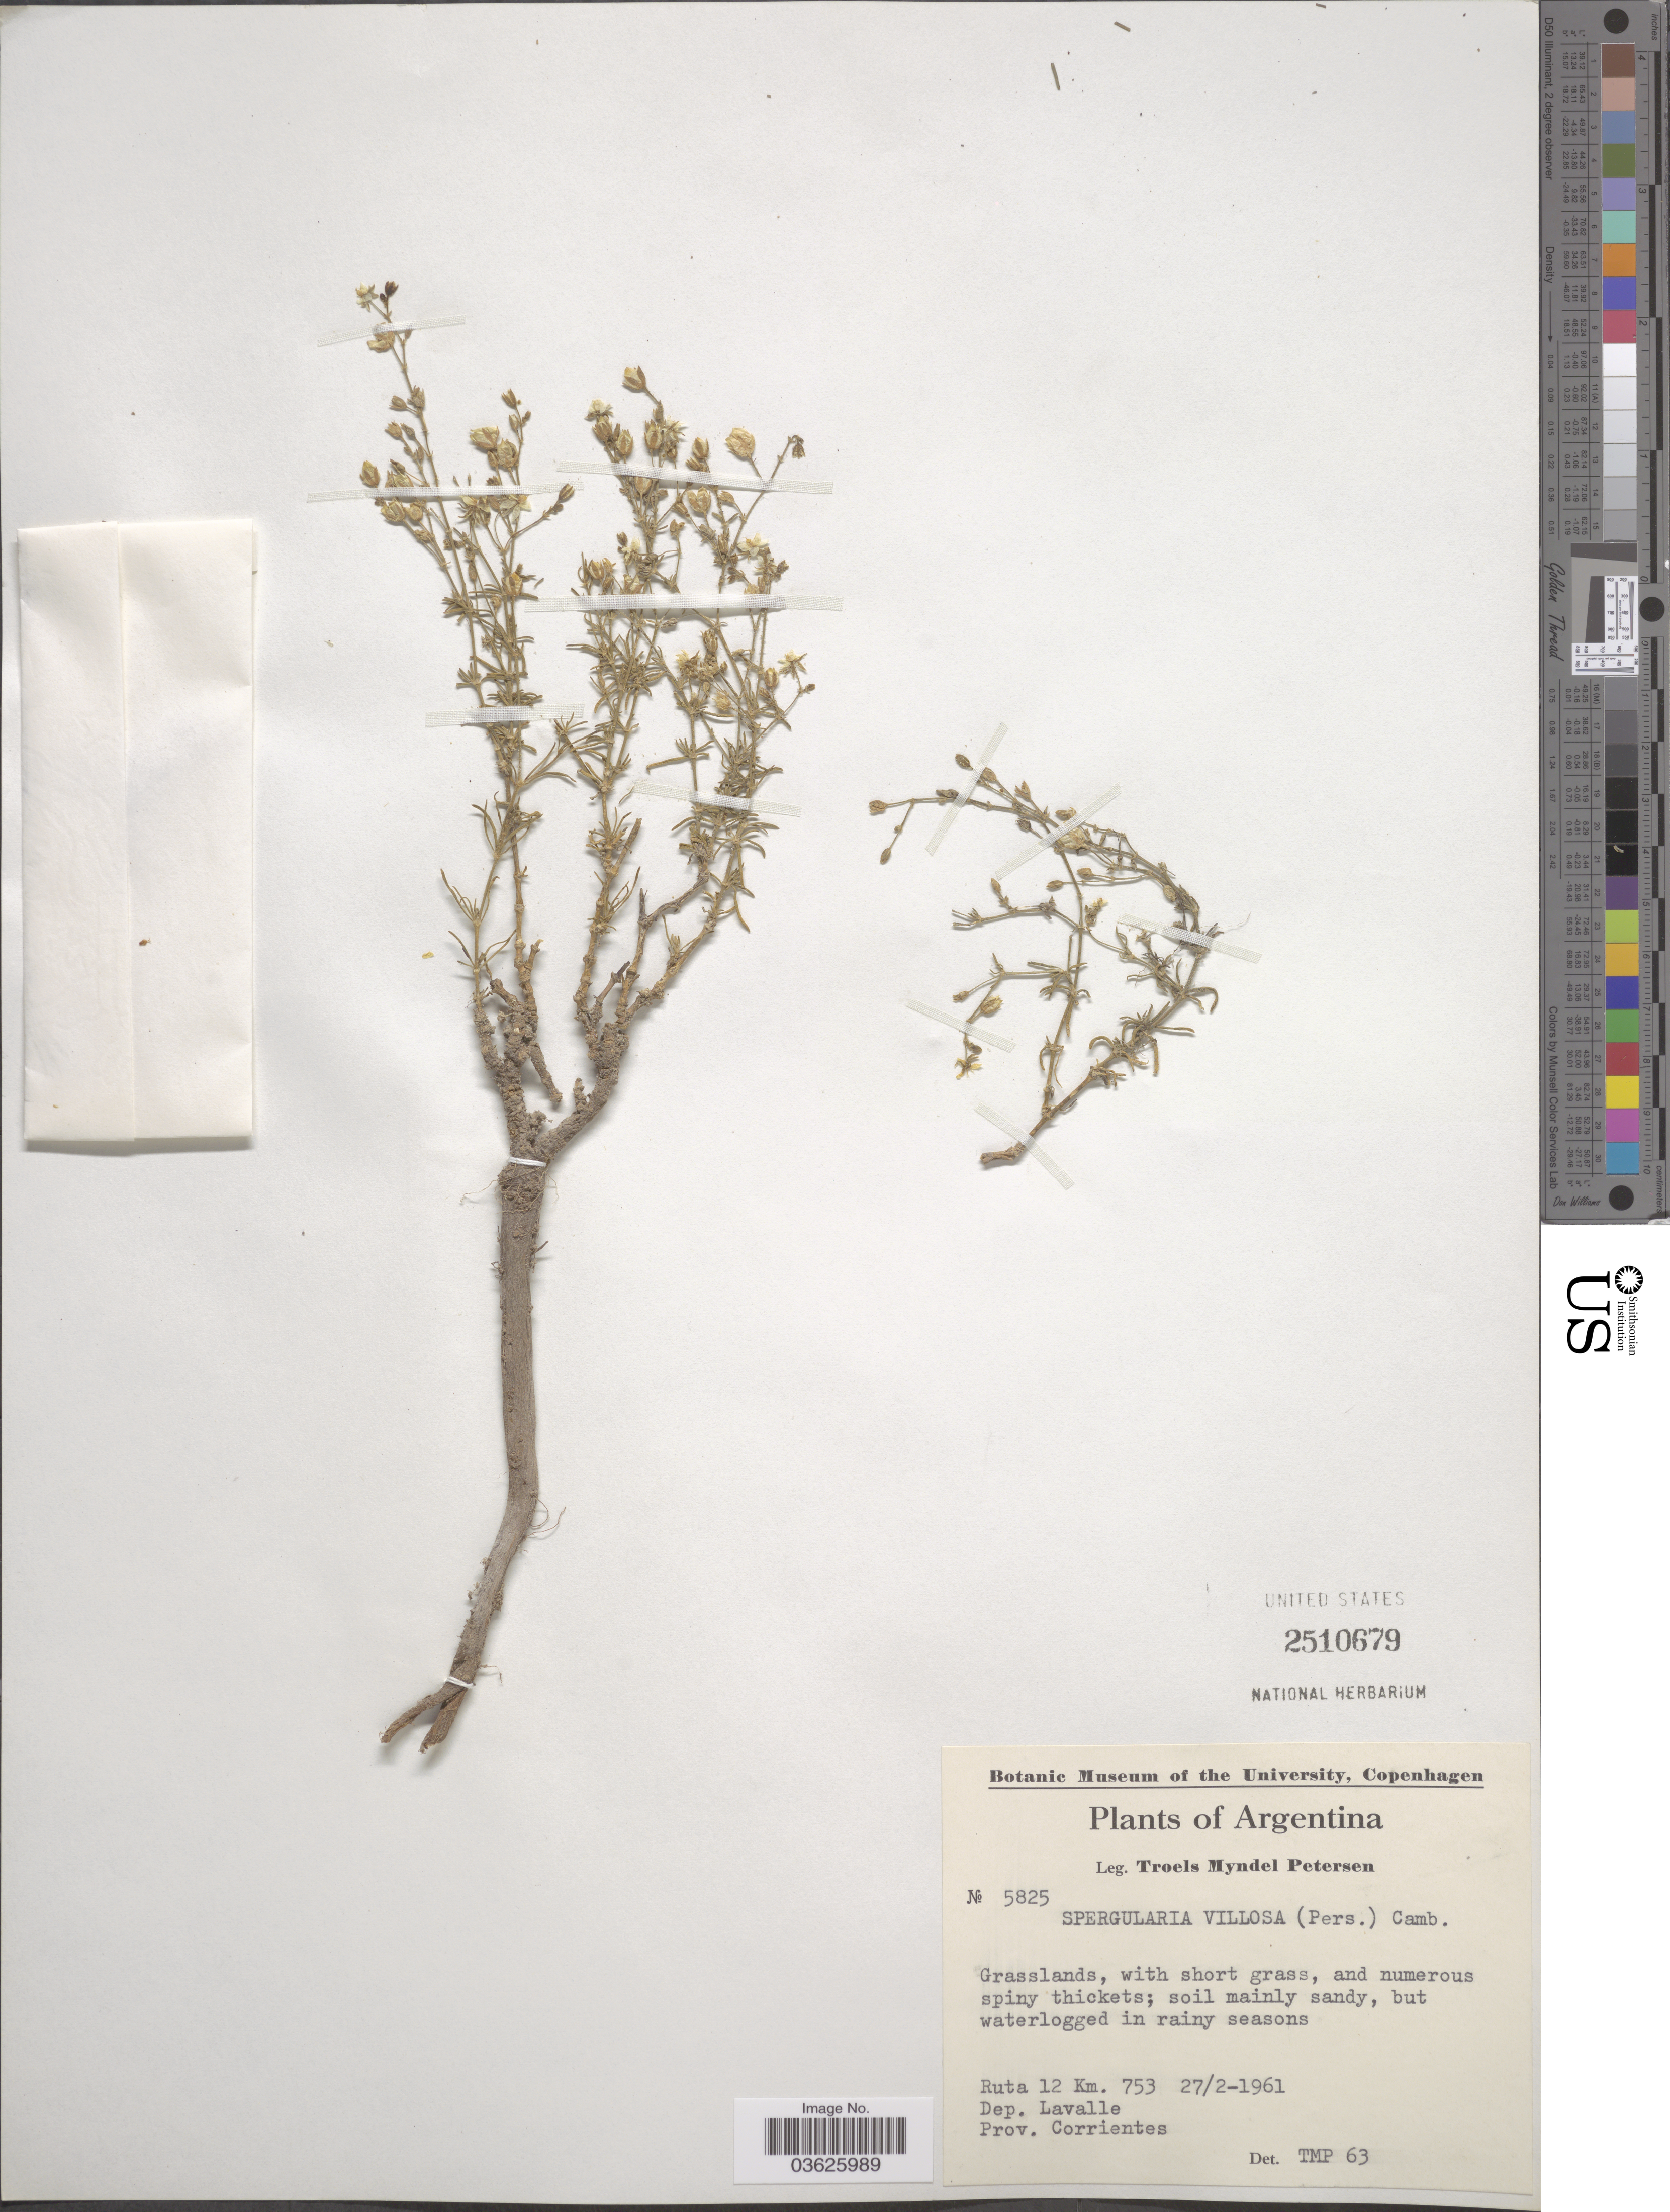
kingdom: Plantae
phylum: Tracheophyta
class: Magnoliopsida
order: Caryophyllales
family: Caryophyllaceae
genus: Spergularia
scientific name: Spergularia villosa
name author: (Pers.) Cambess.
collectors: T. M. Petersen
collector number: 5825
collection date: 1961-02-27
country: Argentina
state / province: Corrientes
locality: Ruta 12 Km. 753. Dep. Lavalle.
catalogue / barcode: US 2510679